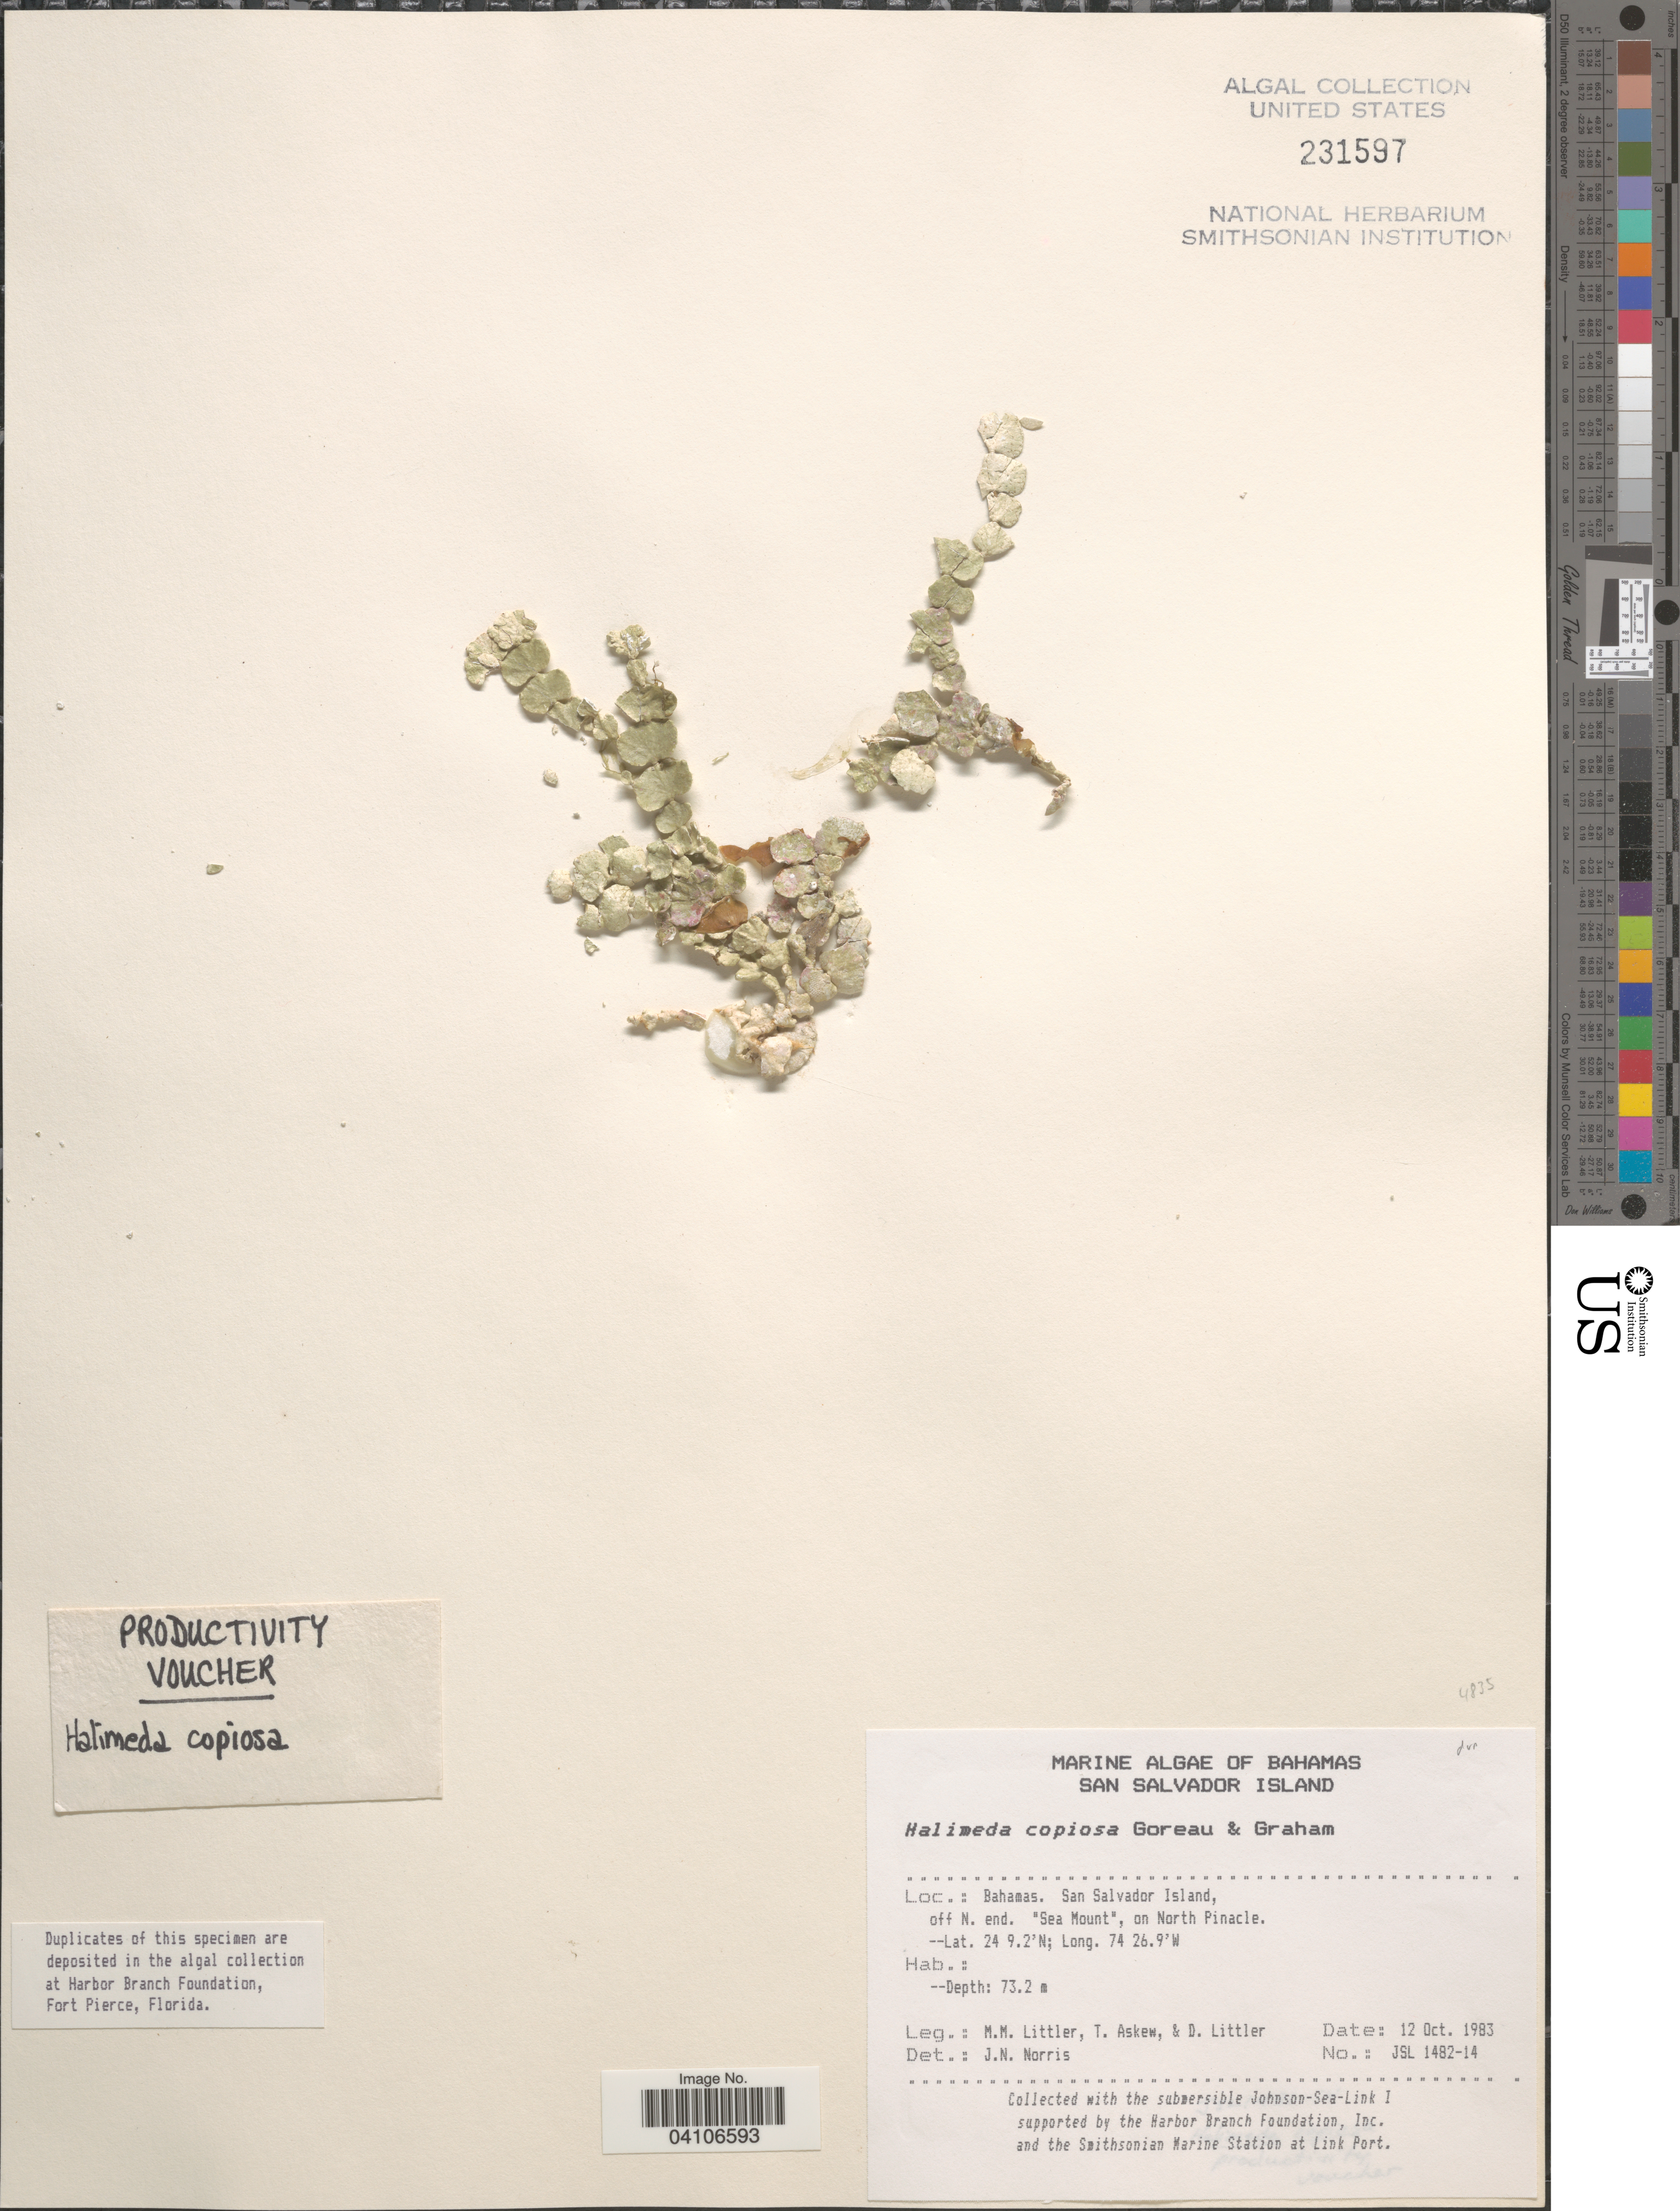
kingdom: Plantae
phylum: Chlorophyta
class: Ulvophyceae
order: Bryopsidales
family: Halimedaceae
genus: Halimeda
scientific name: Halimeda copiosa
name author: Goreau & E.A. Graham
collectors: T. Askew & D. S. Littler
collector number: JSL 1482-14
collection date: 1983-10-12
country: Bahamas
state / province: San Salvador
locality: San Salvador Island, off N. end. "Sea mount", on North Pinacle.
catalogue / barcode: US 231597